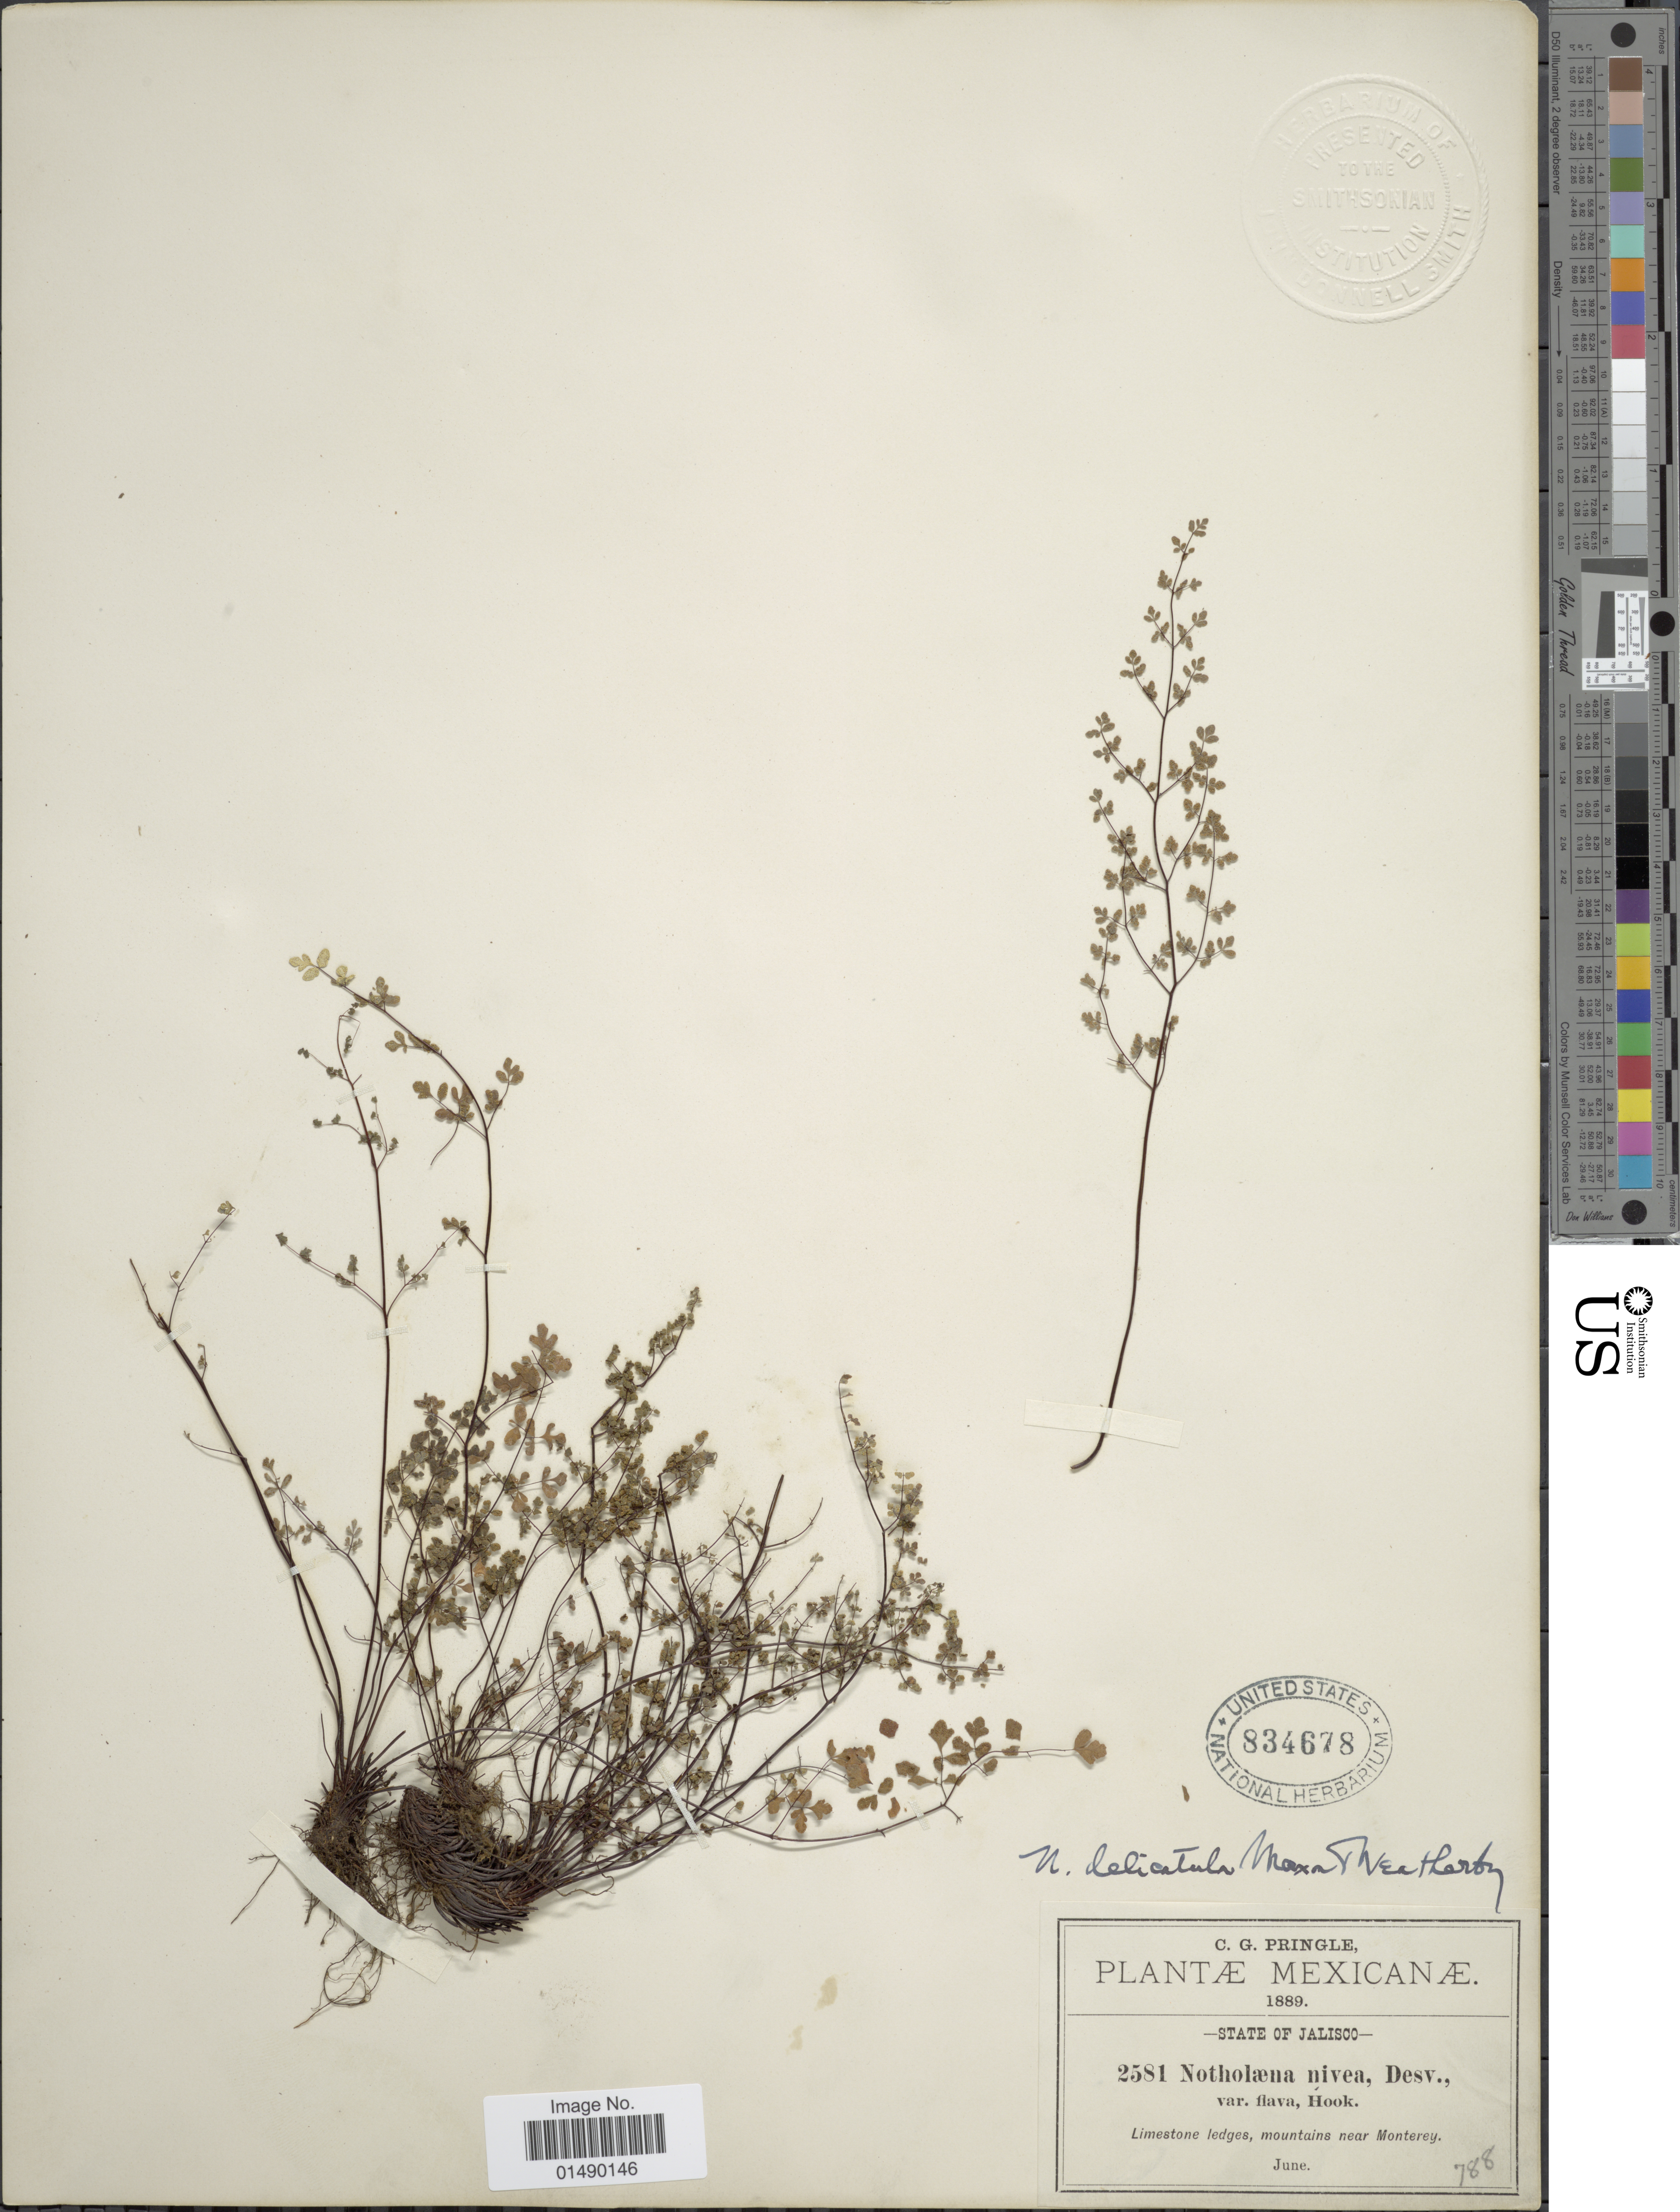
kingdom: Plantae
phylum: Tracheophyta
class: Polypodiopsida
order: Polypodiales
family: Pteridaceae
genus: Argyrochosma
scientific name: Argyrochosma delicatula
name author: (Maxon & Weath.) Windham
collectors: C. G. Pringle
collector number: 2581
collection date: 1889-06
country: Mexico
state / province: Jalisco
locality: Mexicanae, Limestone ledges, mountains near Monterey.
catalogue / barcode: US 834678